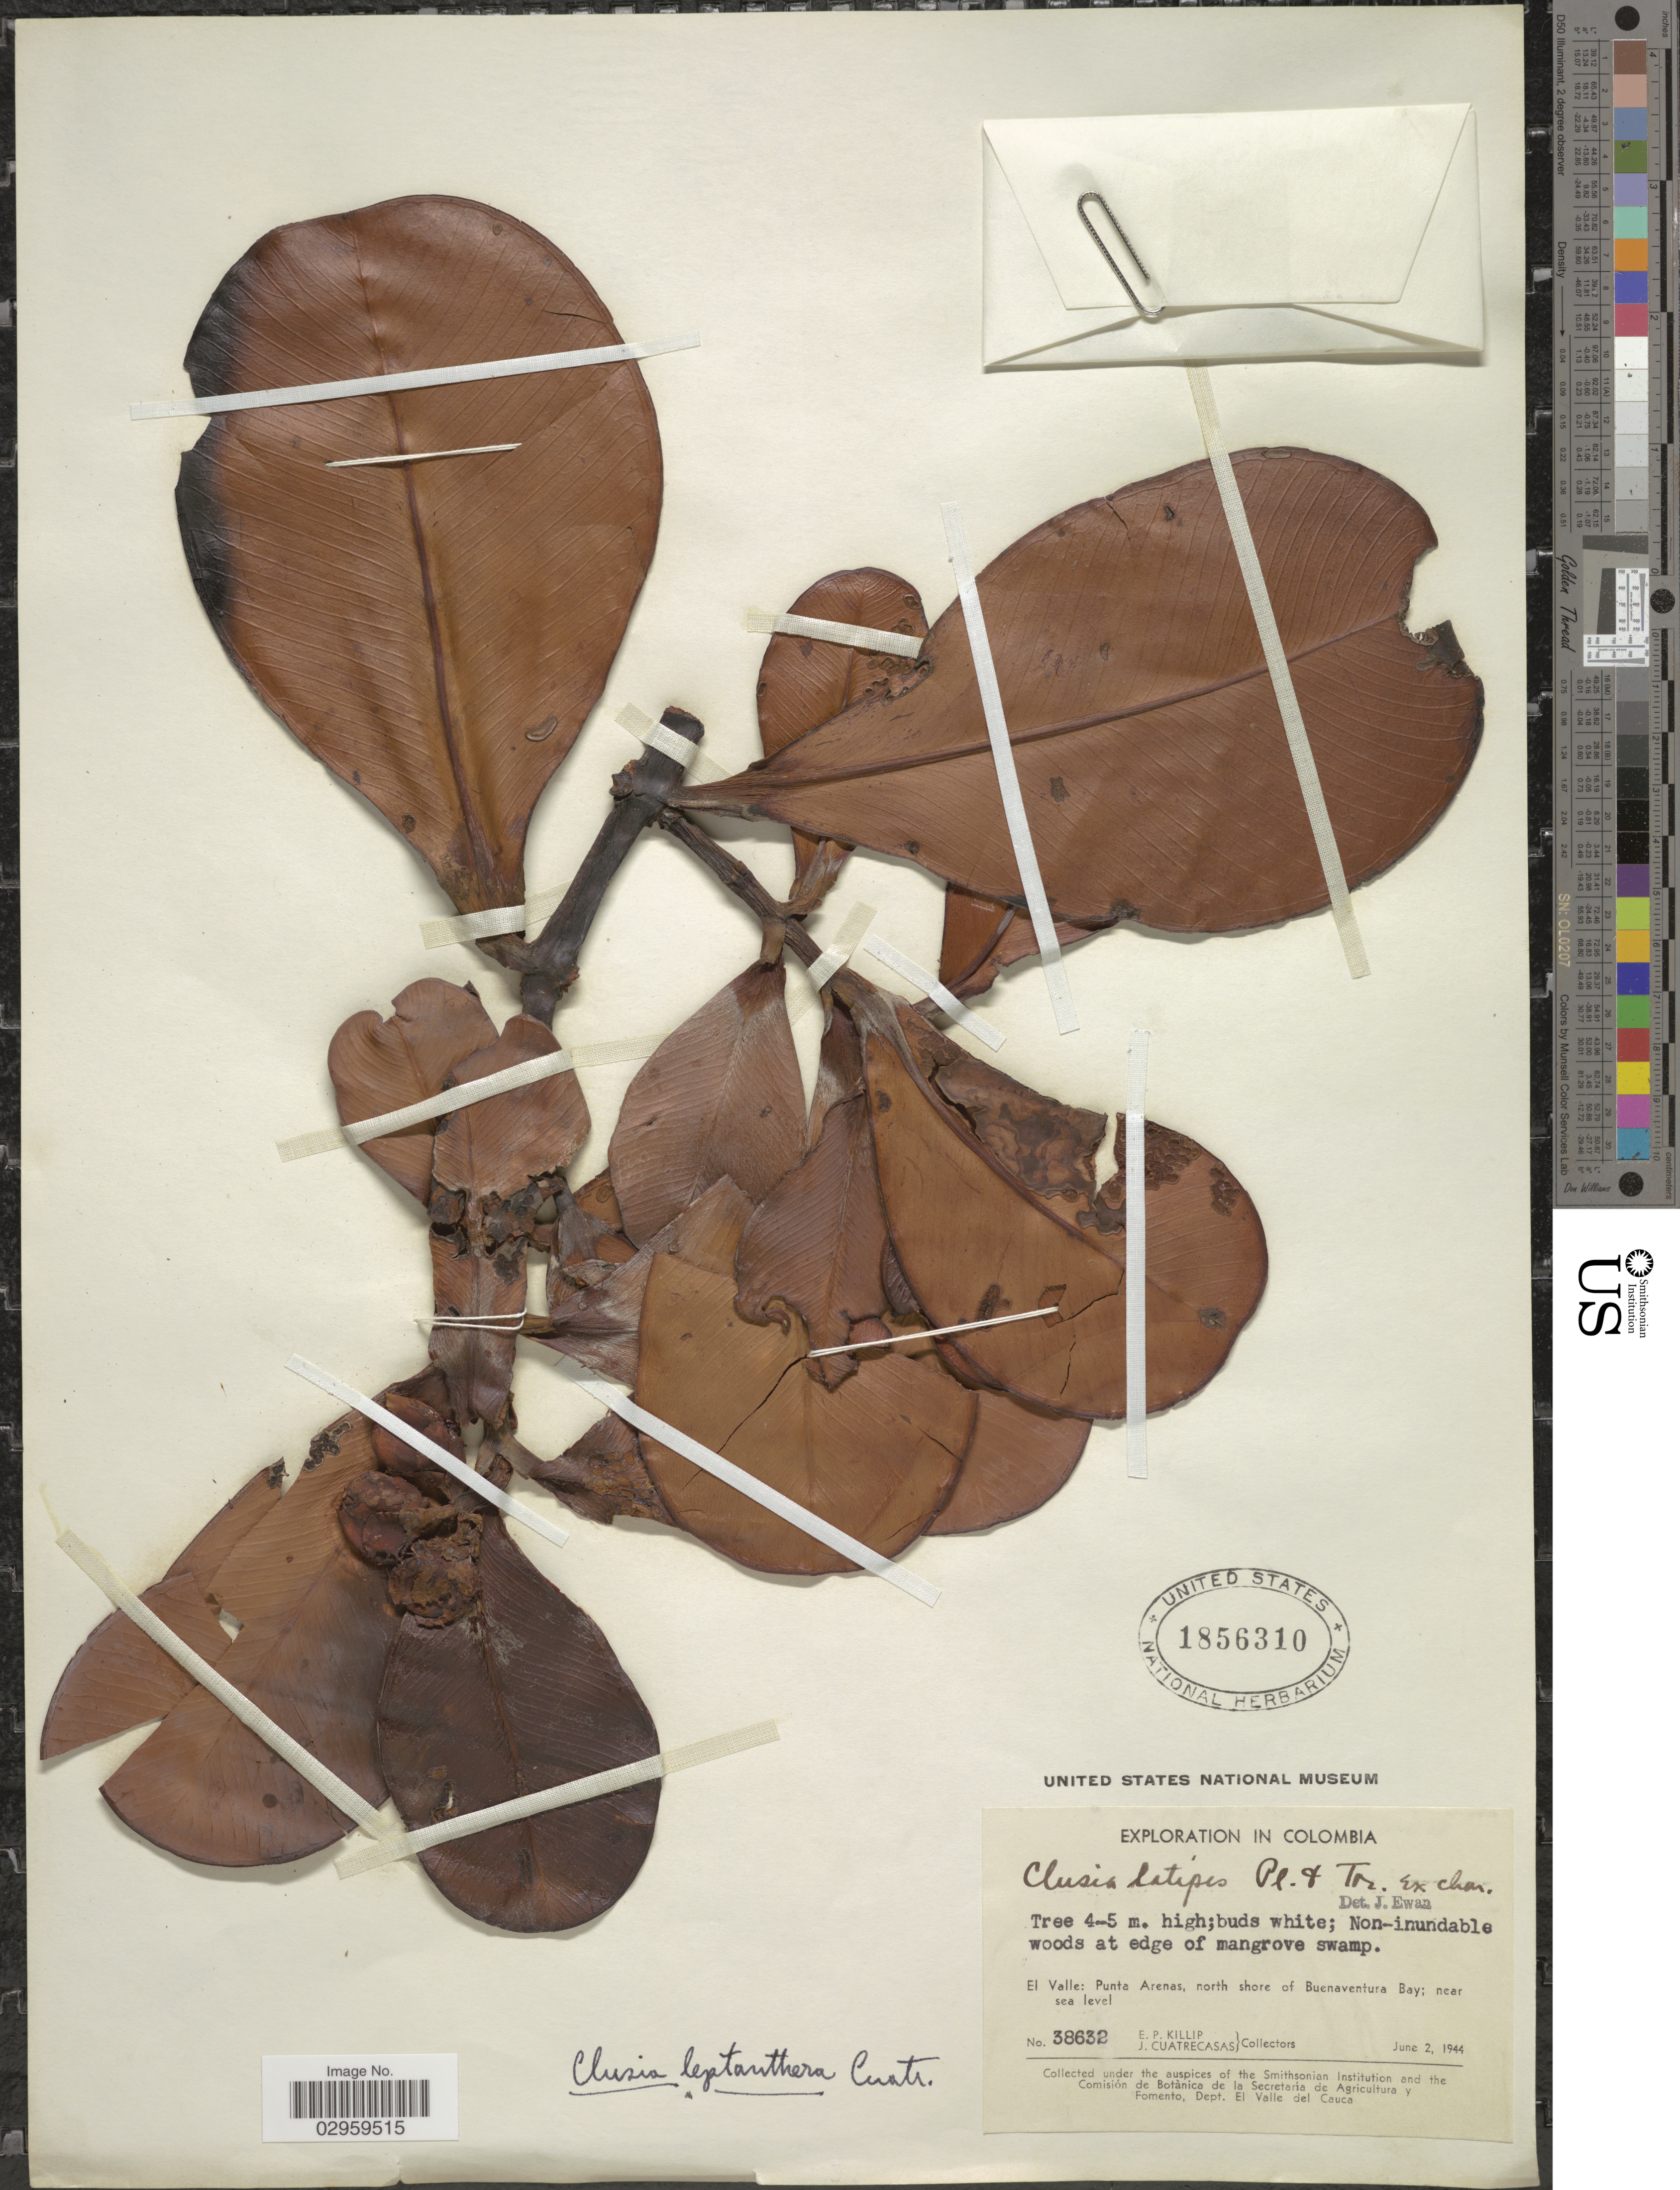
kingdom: Plantae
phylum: Tracheophyta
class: Magnoliopsida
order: Malpighiales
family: Clusiaceae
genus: Clusia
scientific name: Clusia leptanthera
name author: Cuatrec.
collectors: E. P. Killip & J. Cuatrecasas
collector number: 38632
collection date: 1944-06-02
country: Colombia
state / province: Valle del Cauca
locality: El Valle: Punta Arenas, north shore of Buenaventura Bay.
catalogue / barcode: US 1856310